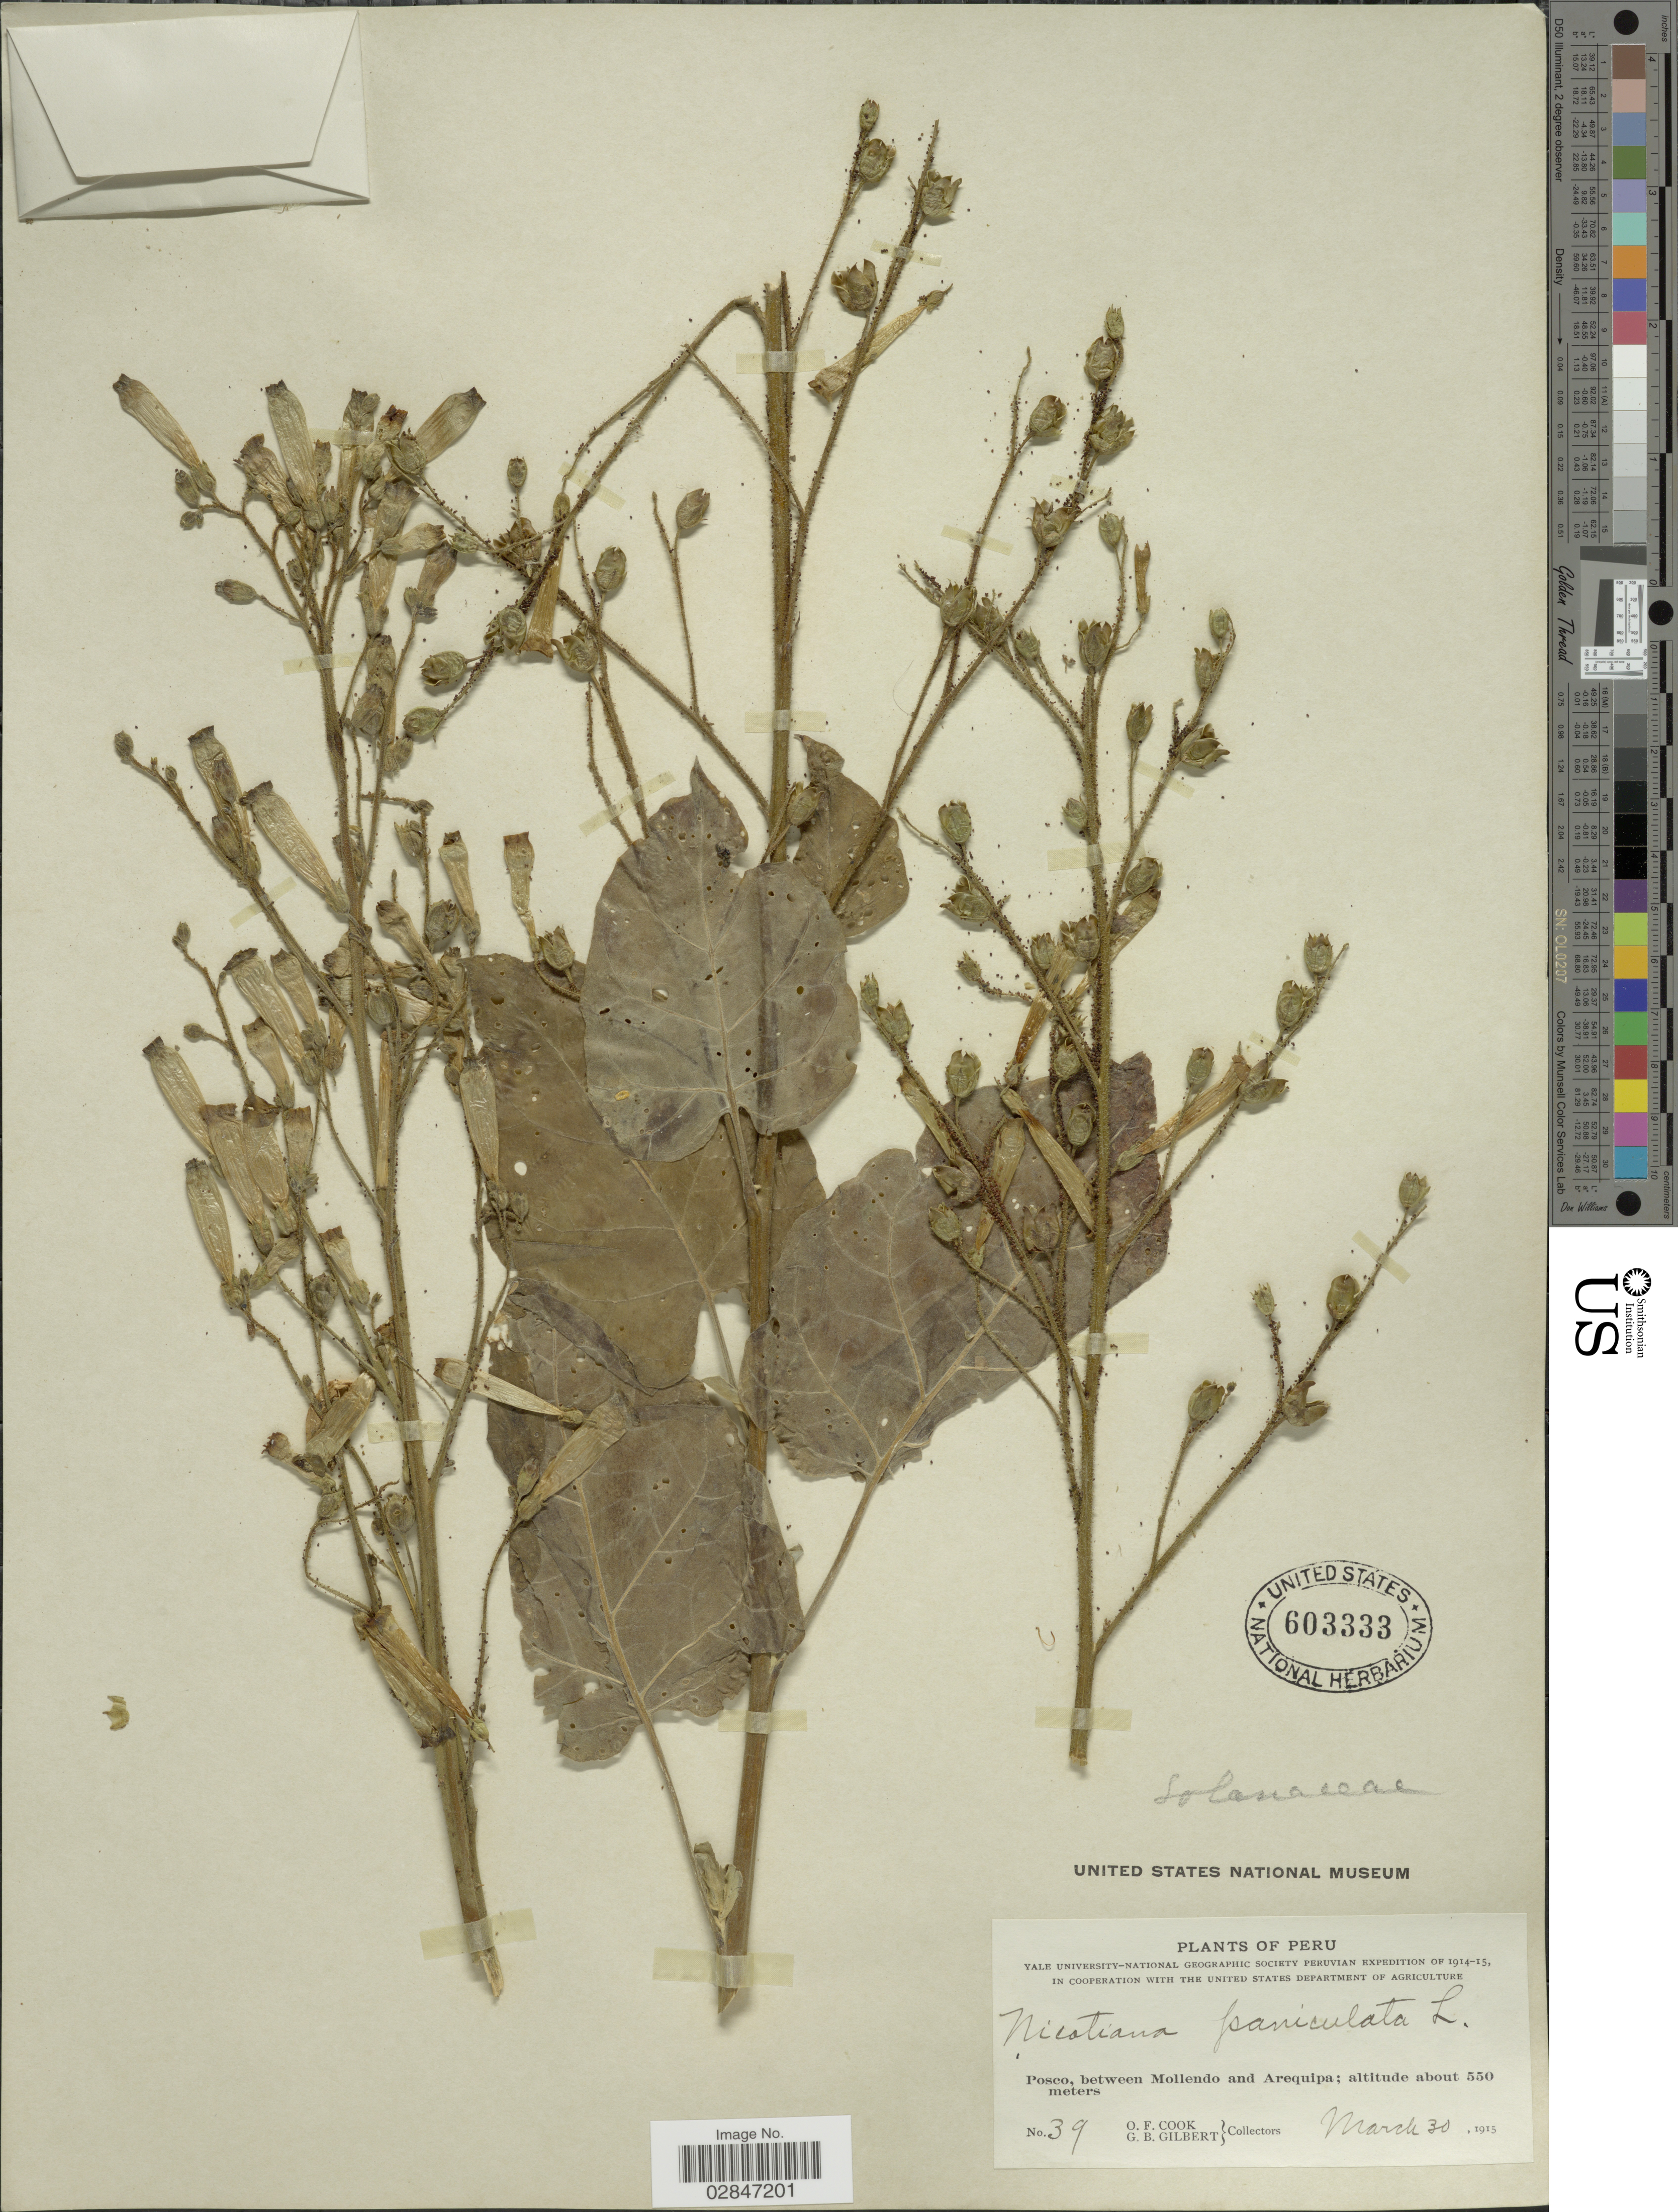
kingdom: Plantae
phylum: Tracheophyta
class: Magnoliopsida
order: Solanales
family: Solanaceae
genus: Nicotiana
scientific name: Nicotiana paniculata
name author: L.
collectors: O. F. Cook & G. B. Gilbert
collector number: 39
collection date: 1915-03-30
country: Peru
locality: Posco, between Mollendo and Arequipa.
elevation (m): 550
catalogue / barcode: US 603333